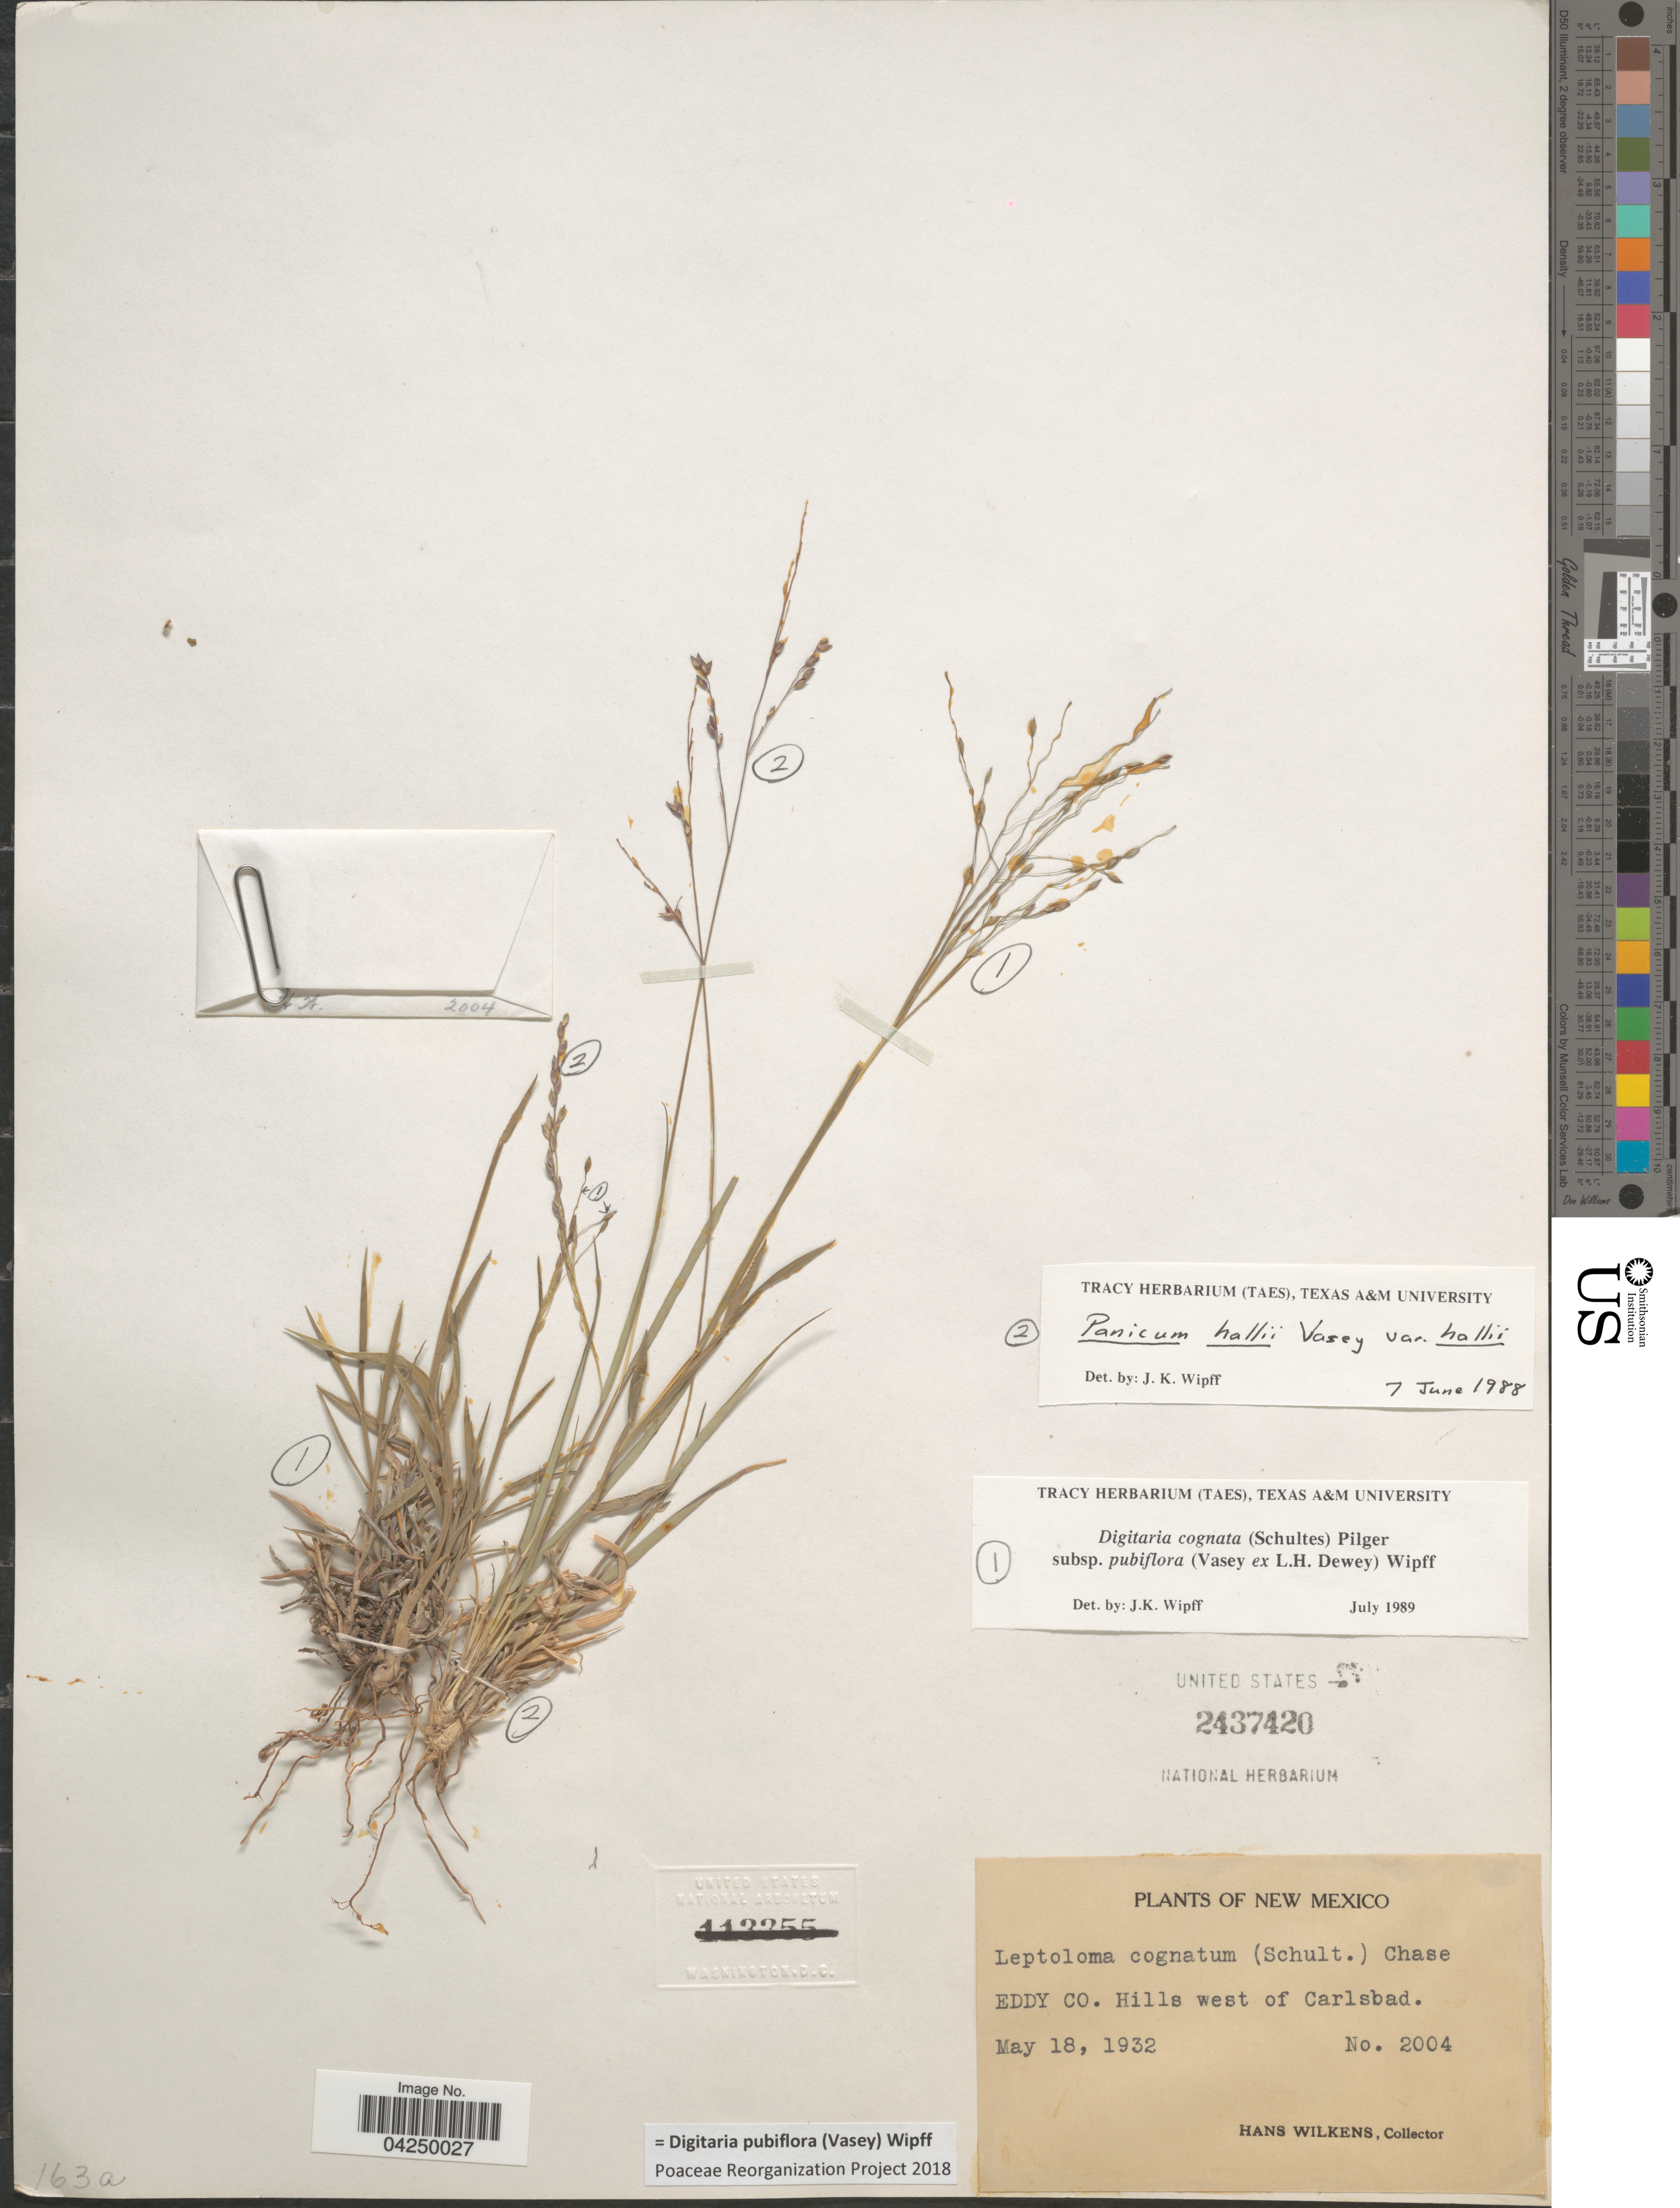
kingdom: Plantae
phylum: Tracheophyta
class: Liliopsida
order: Poales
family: Poaceae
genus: Digitaria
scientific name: Digitaria pubiflora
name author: (Vasey) Wipff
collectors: H. Wilkens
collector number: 2004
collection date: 1932-05-18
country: United States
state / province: New Mexico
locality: Eddy Co. Hills west of Carlsbad.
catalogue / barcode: US 2437420